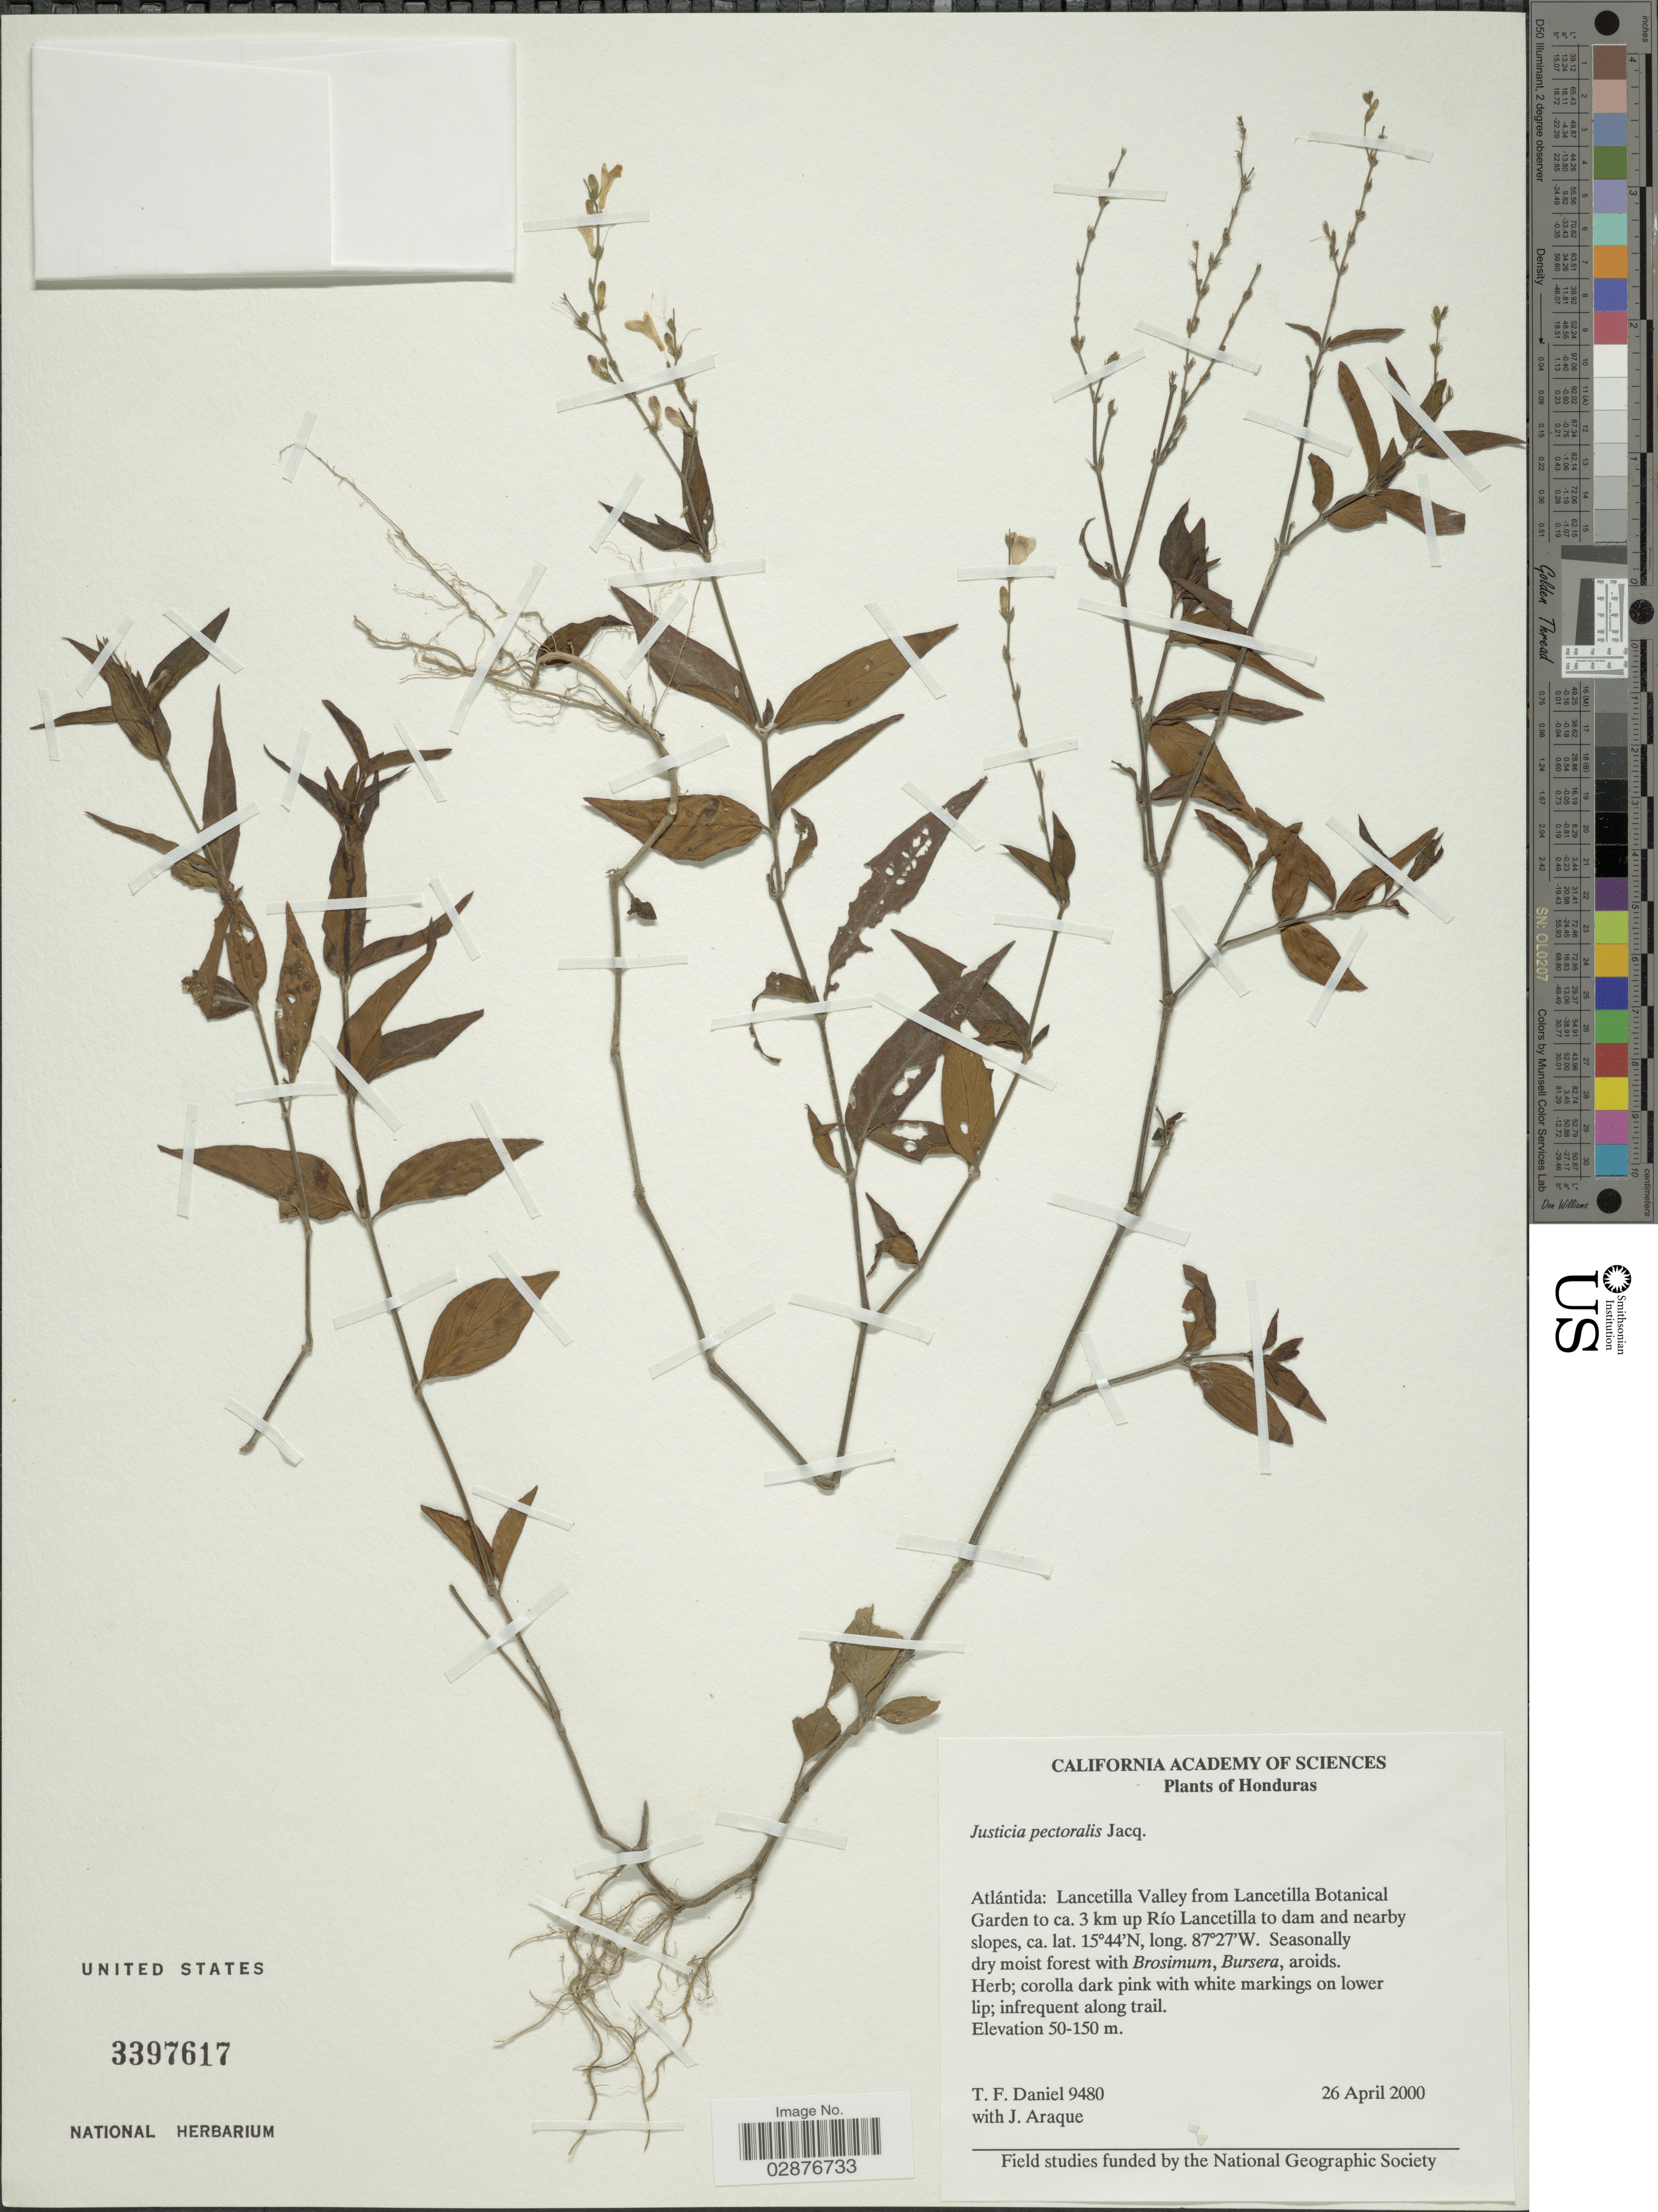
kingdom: Plantae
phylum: Tracheophyta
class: Magnoliopsida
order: Lamiales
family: Acanthaceae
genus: Justicia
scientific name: Justicia pectoralis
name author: Jacq.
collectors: T. F. Daniel & J. Araque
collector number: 9480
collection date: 2000-04-26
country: Honduras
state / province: Atlántida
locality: Lancetilla Valley from Lancetilla Botanical Garden to ca. 3 km up Río Lancetilla to dam and nearby slopes.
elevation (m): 50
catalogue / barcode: US 3397617